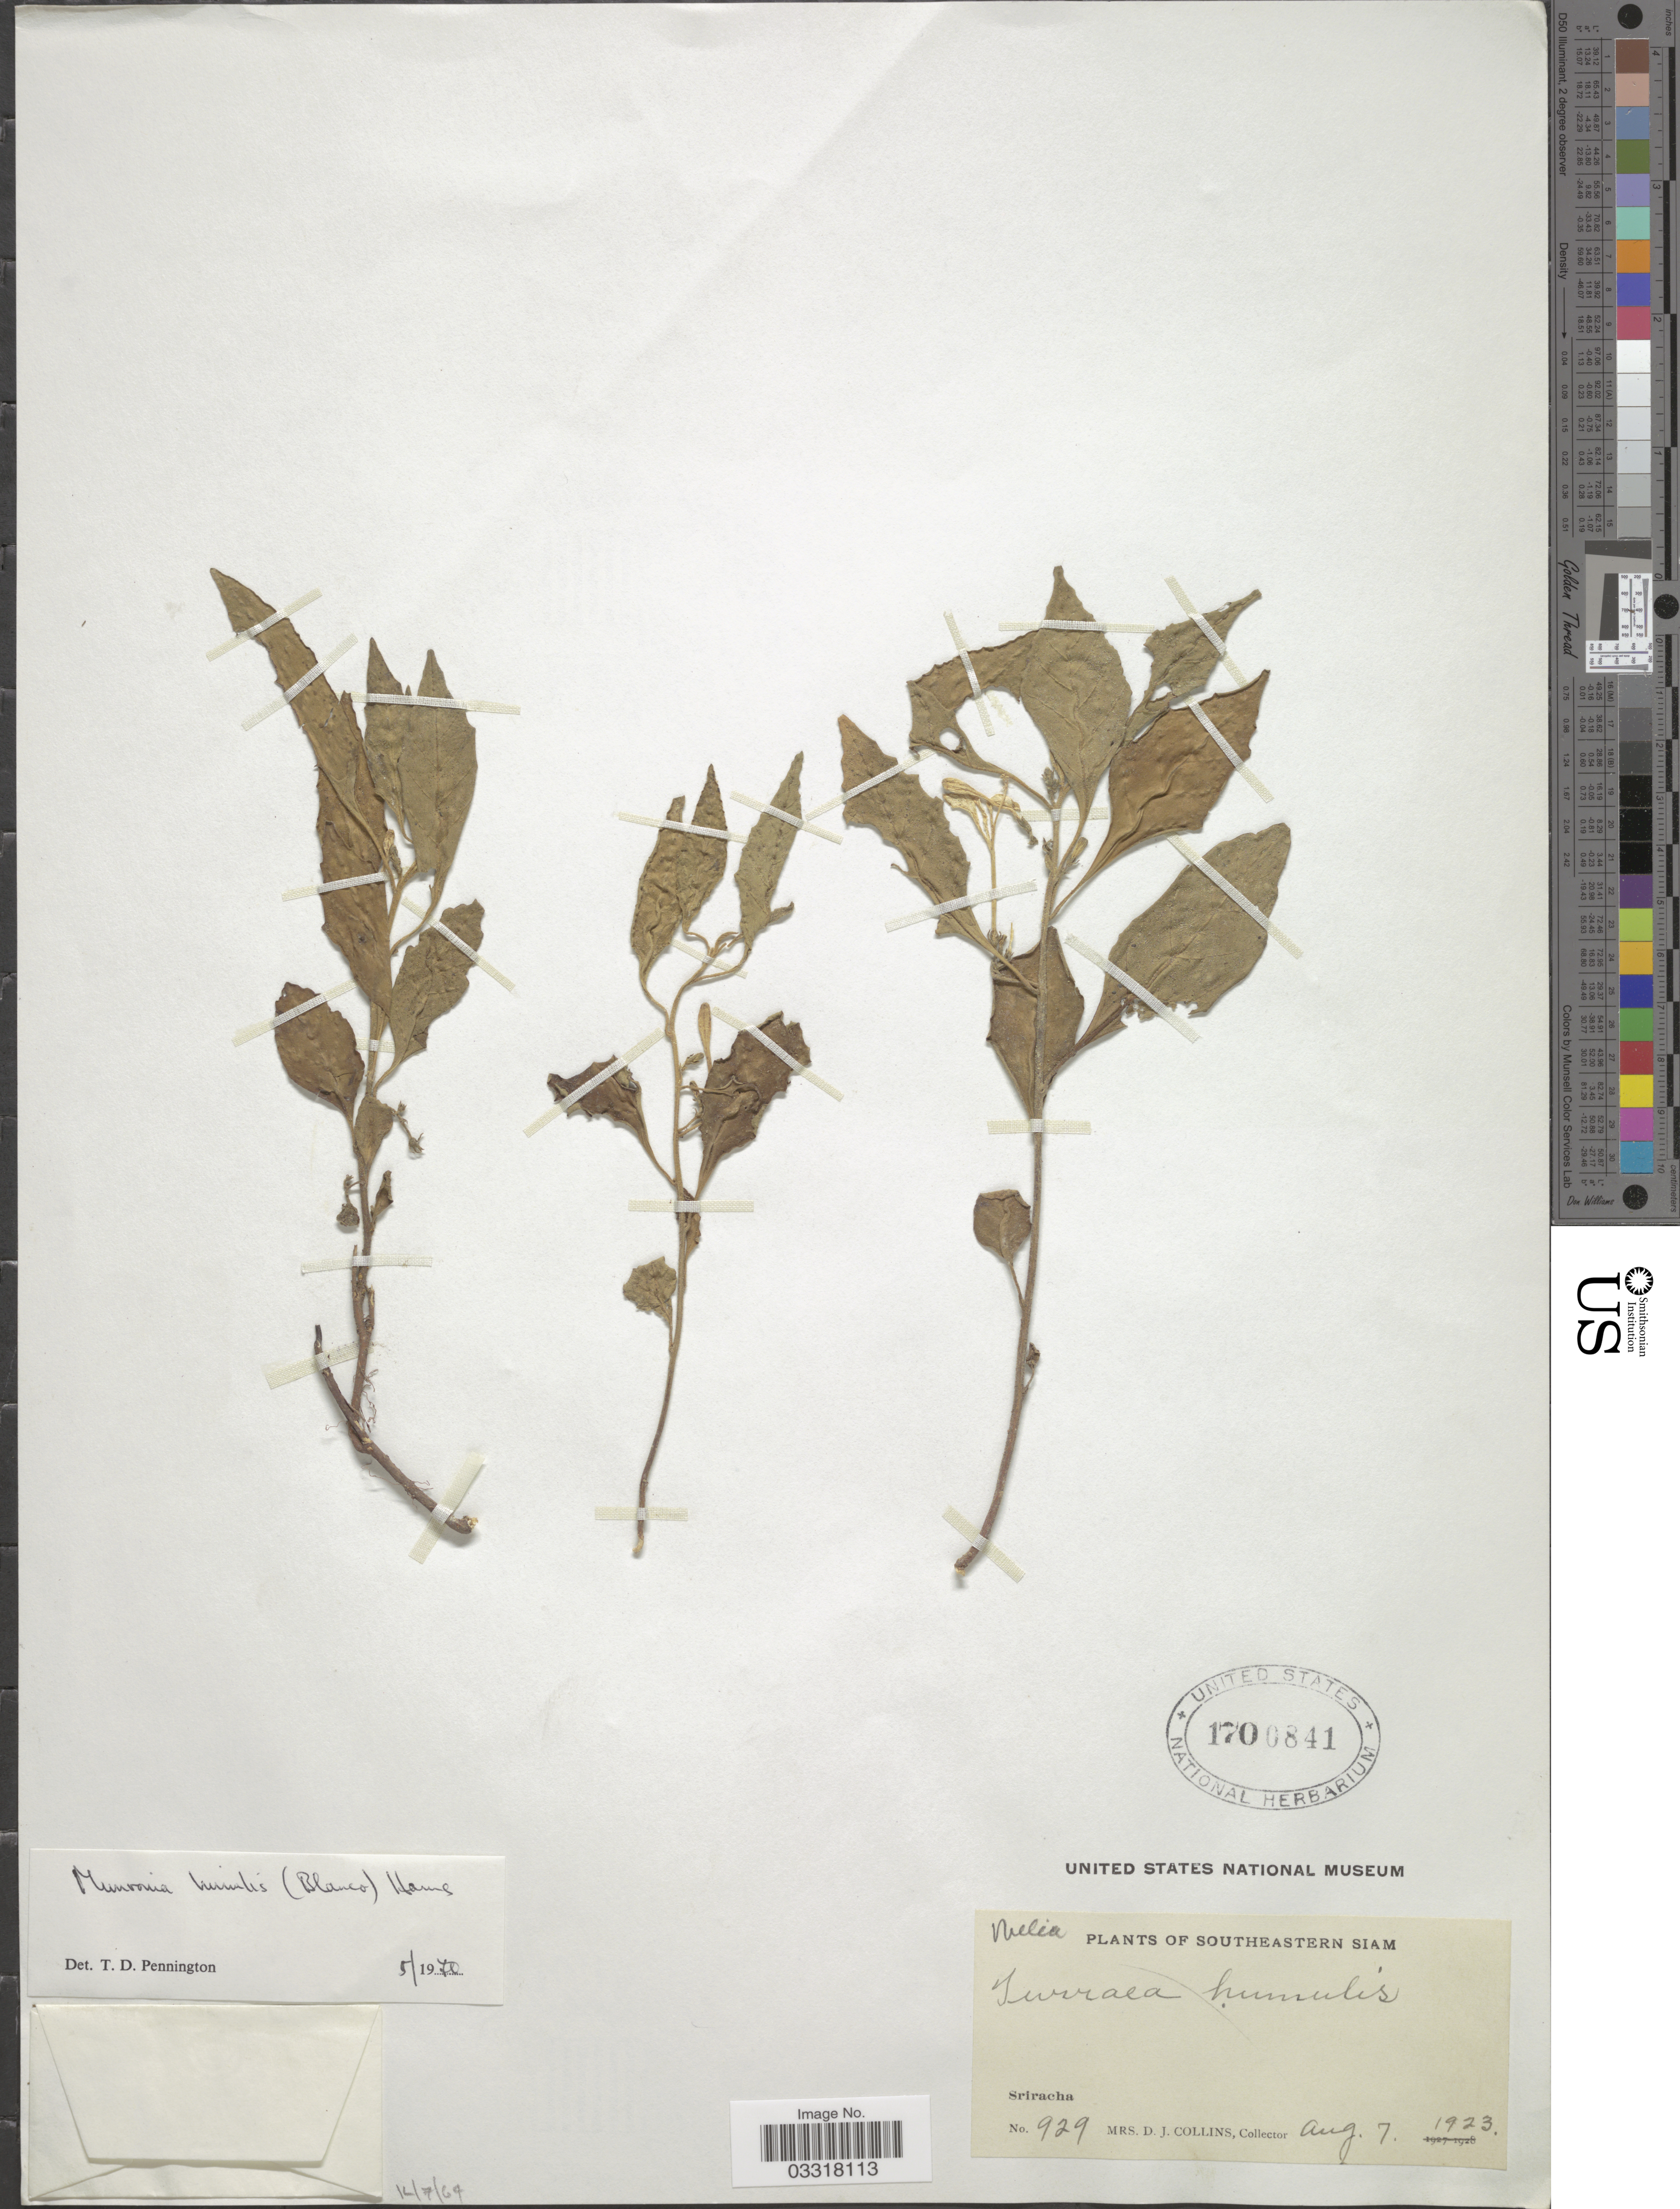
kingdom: Plantae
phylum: Tracheophyta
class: Magnoliopsida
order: Sapindales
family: Meliaceae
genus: Munronia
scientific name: Munronia humilis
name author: (Blanco) Harms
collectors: Mrs. D. J. Collins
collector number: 929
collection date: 1923-08-07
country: Thailand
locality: Southeastern Siam. Sriracha.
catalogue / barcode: US 1700841